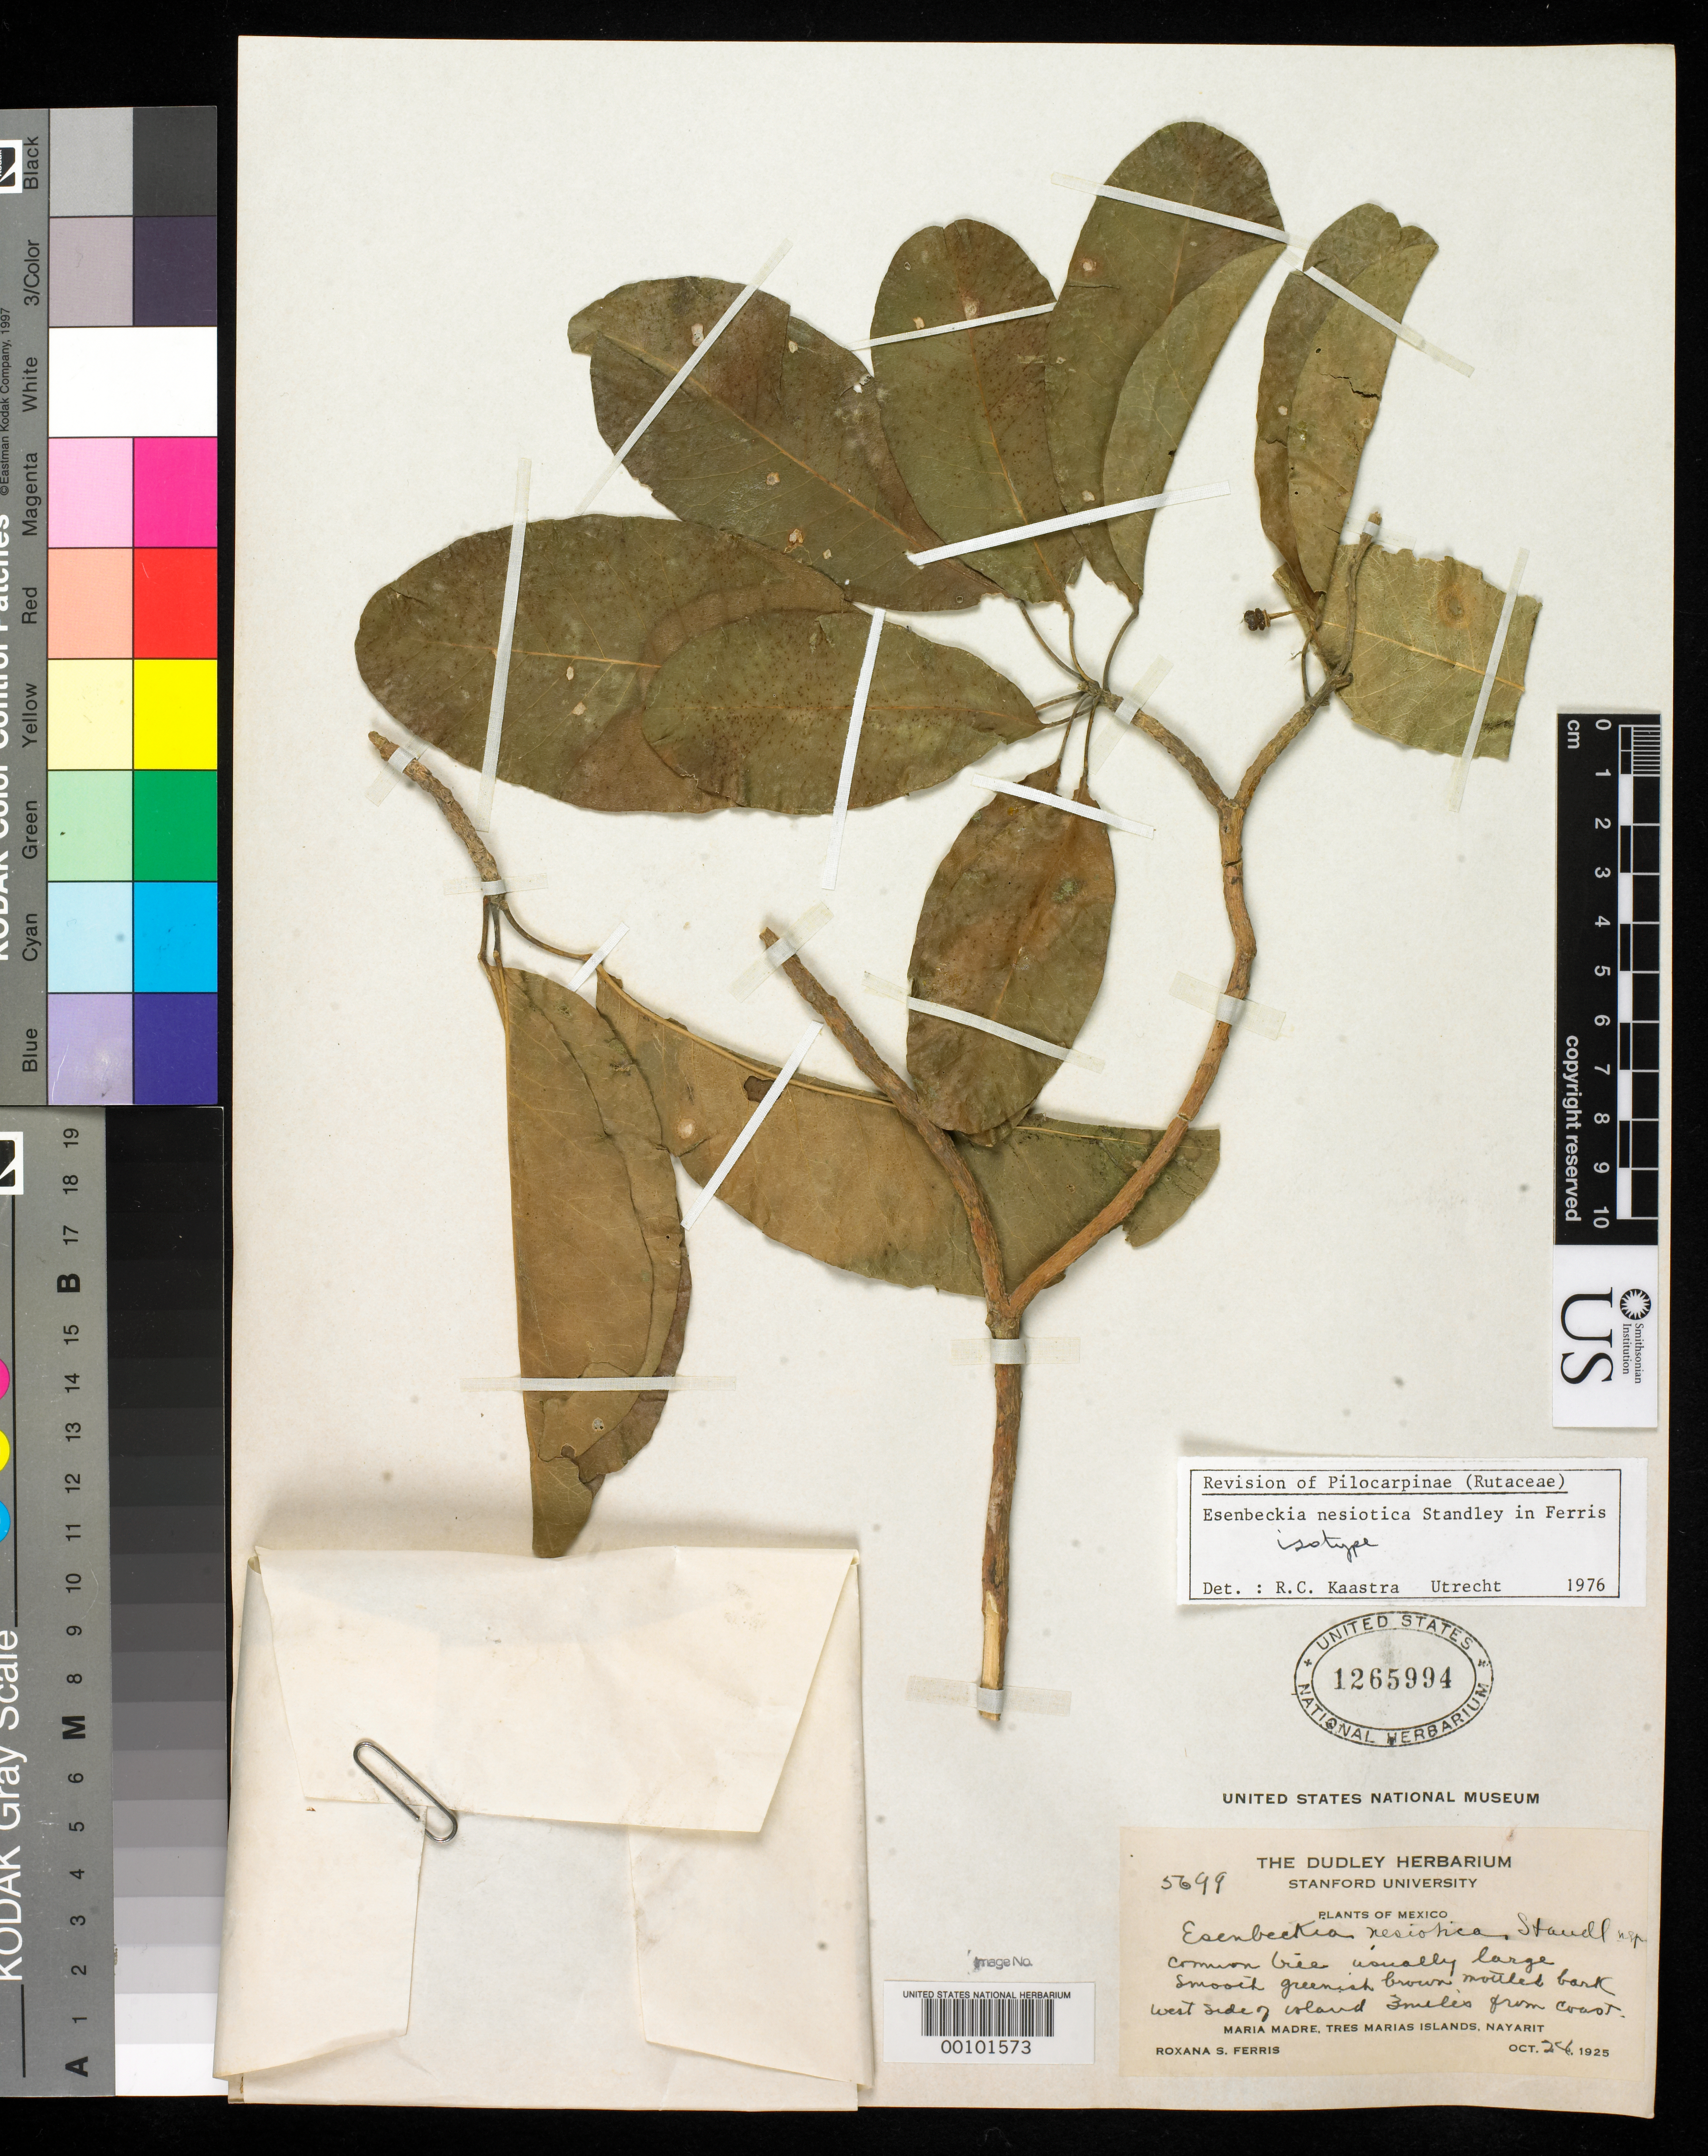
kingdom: Plantae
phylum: Tracheophyta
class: Magnoliopsida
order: Sapindales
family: Rutaceae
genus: Esenbeckia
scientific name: Esenbeckia nesiotica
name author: Standl. in Ferris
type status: Isotype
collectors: R. S. Ferris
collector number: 5699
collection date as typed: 24 Oct 1925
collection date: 1925-10-24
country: Mexico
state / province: Nayarit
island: Maria Madre Island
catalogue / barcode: US 1265994